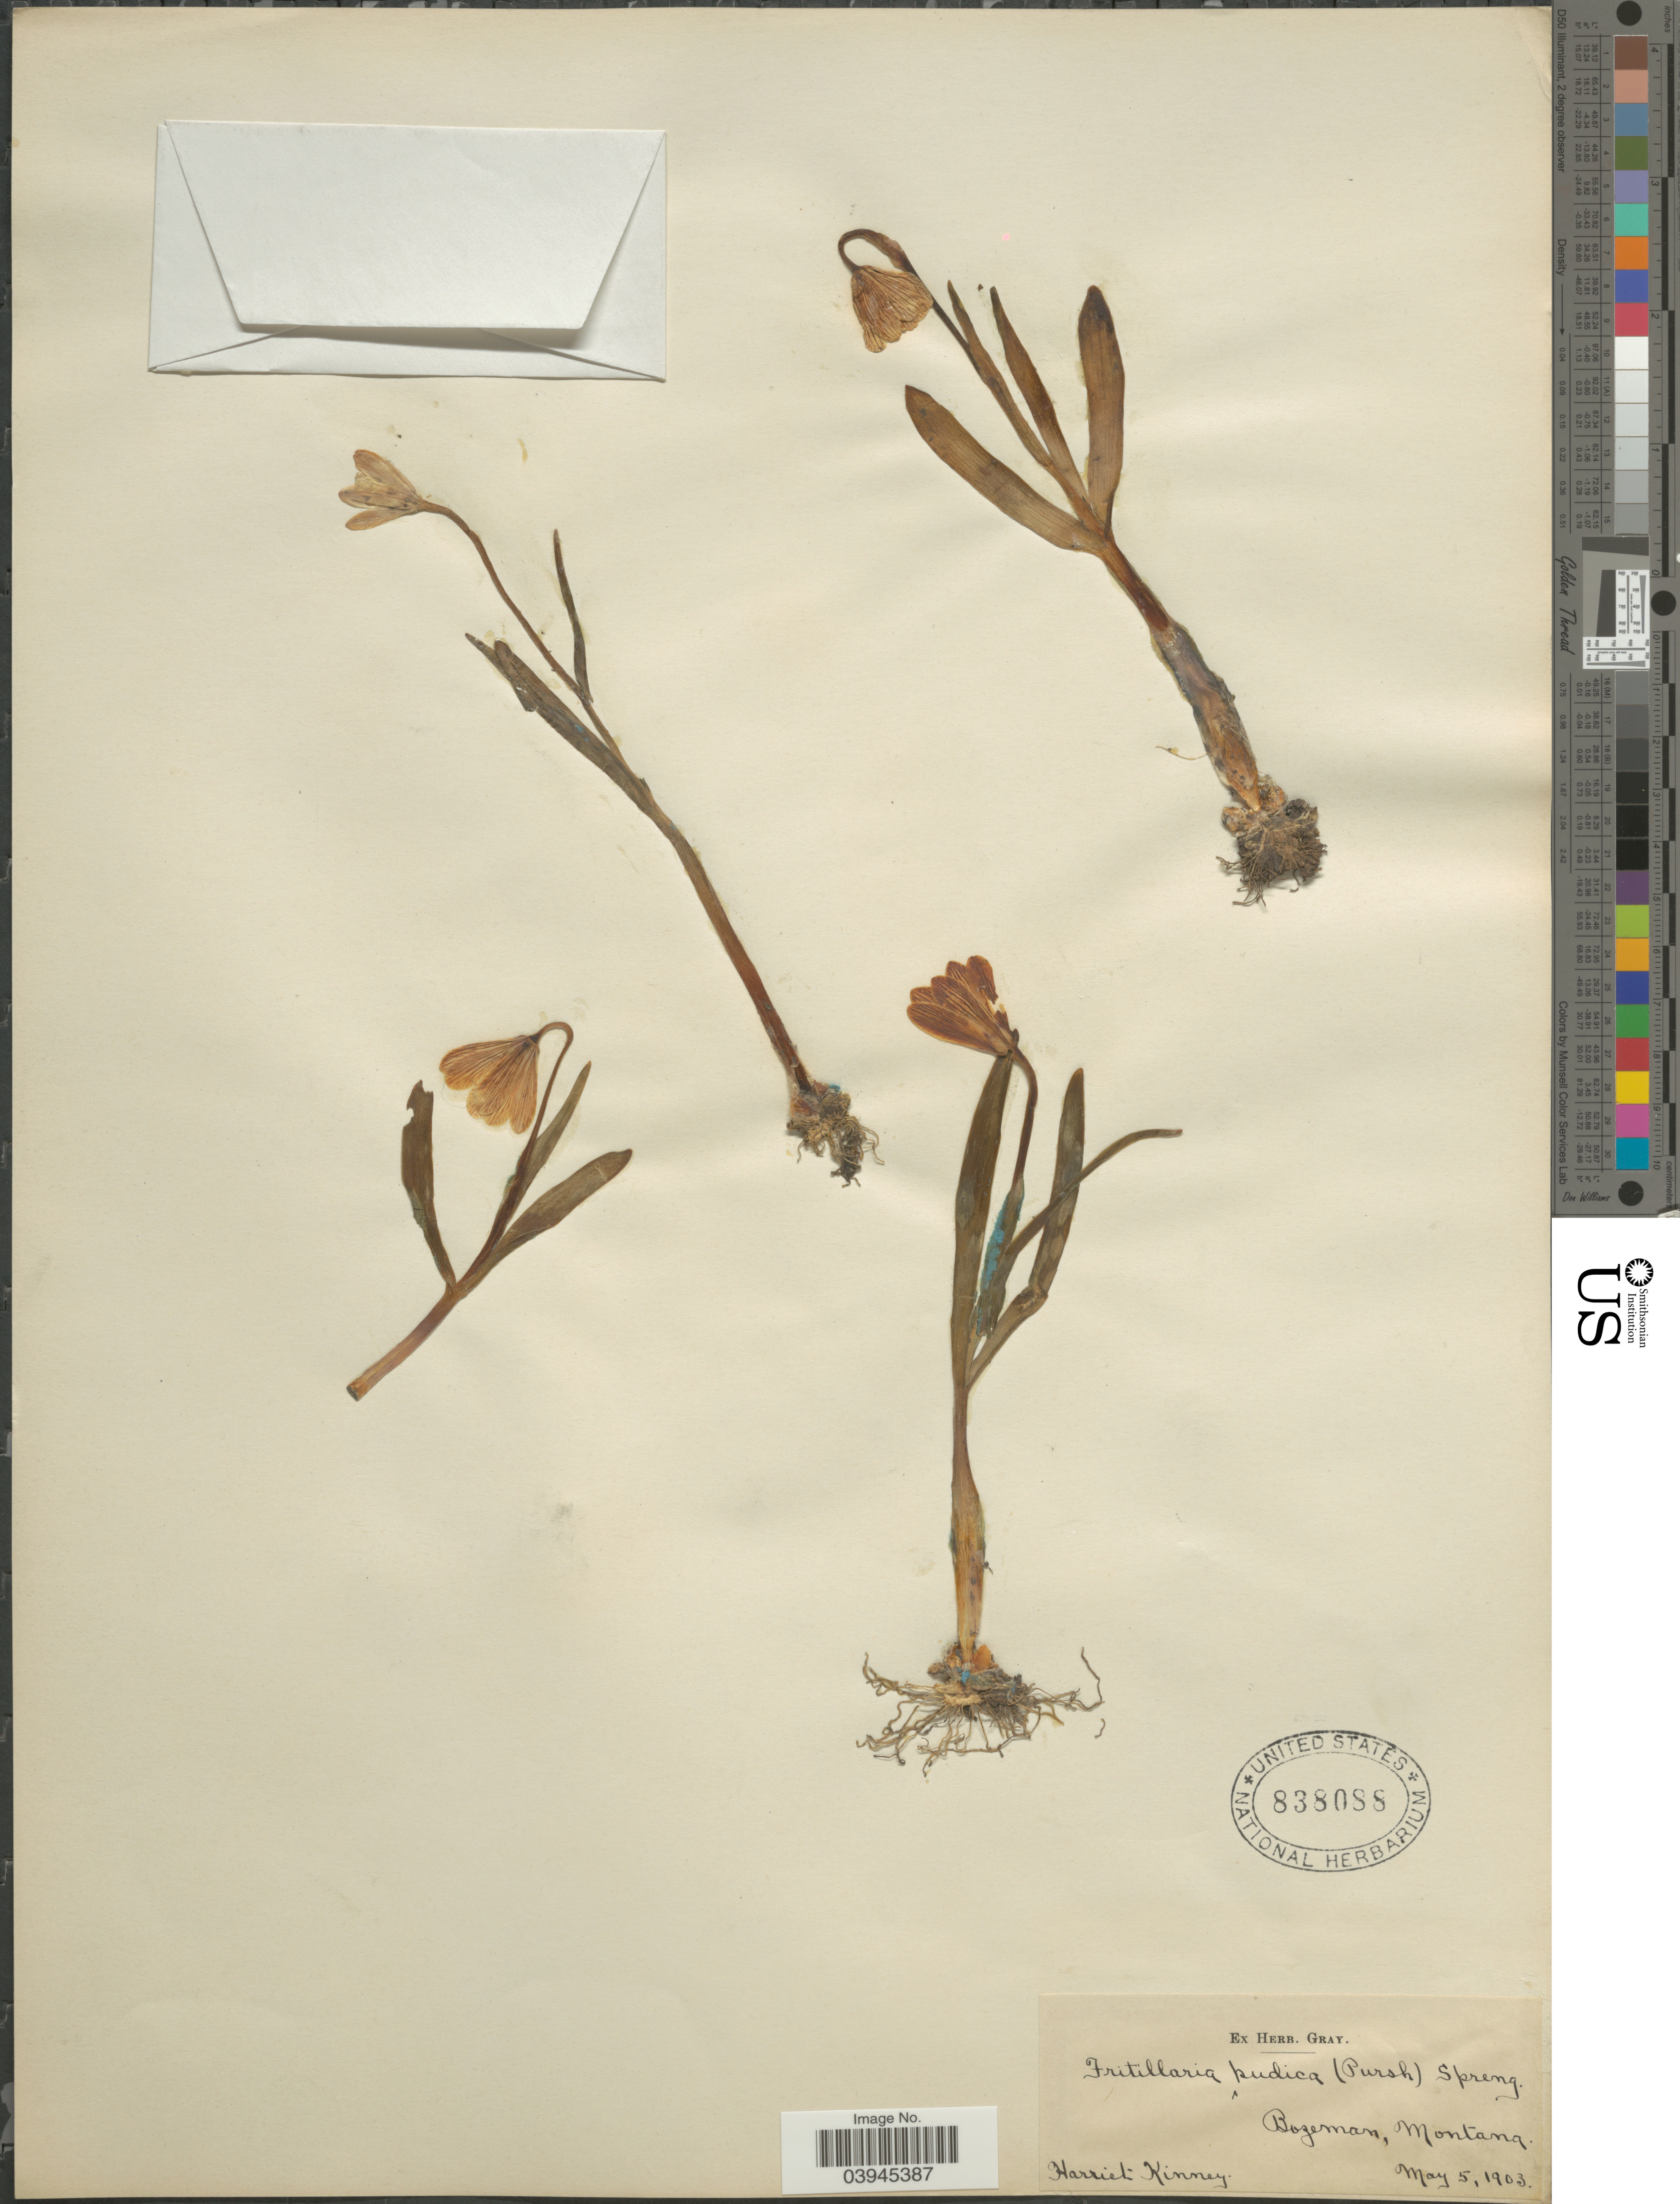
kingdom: Plantae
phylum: Tracheophyta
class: Liliopsida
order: Liliales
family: Liliaceae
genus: Fritillaria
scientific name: Fritillaria pudica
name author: (Pursh) Spreng.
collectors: H. Kinney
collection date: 1903-05-05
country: United States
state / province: Montana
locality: Bozeman.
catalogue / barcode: US 838088